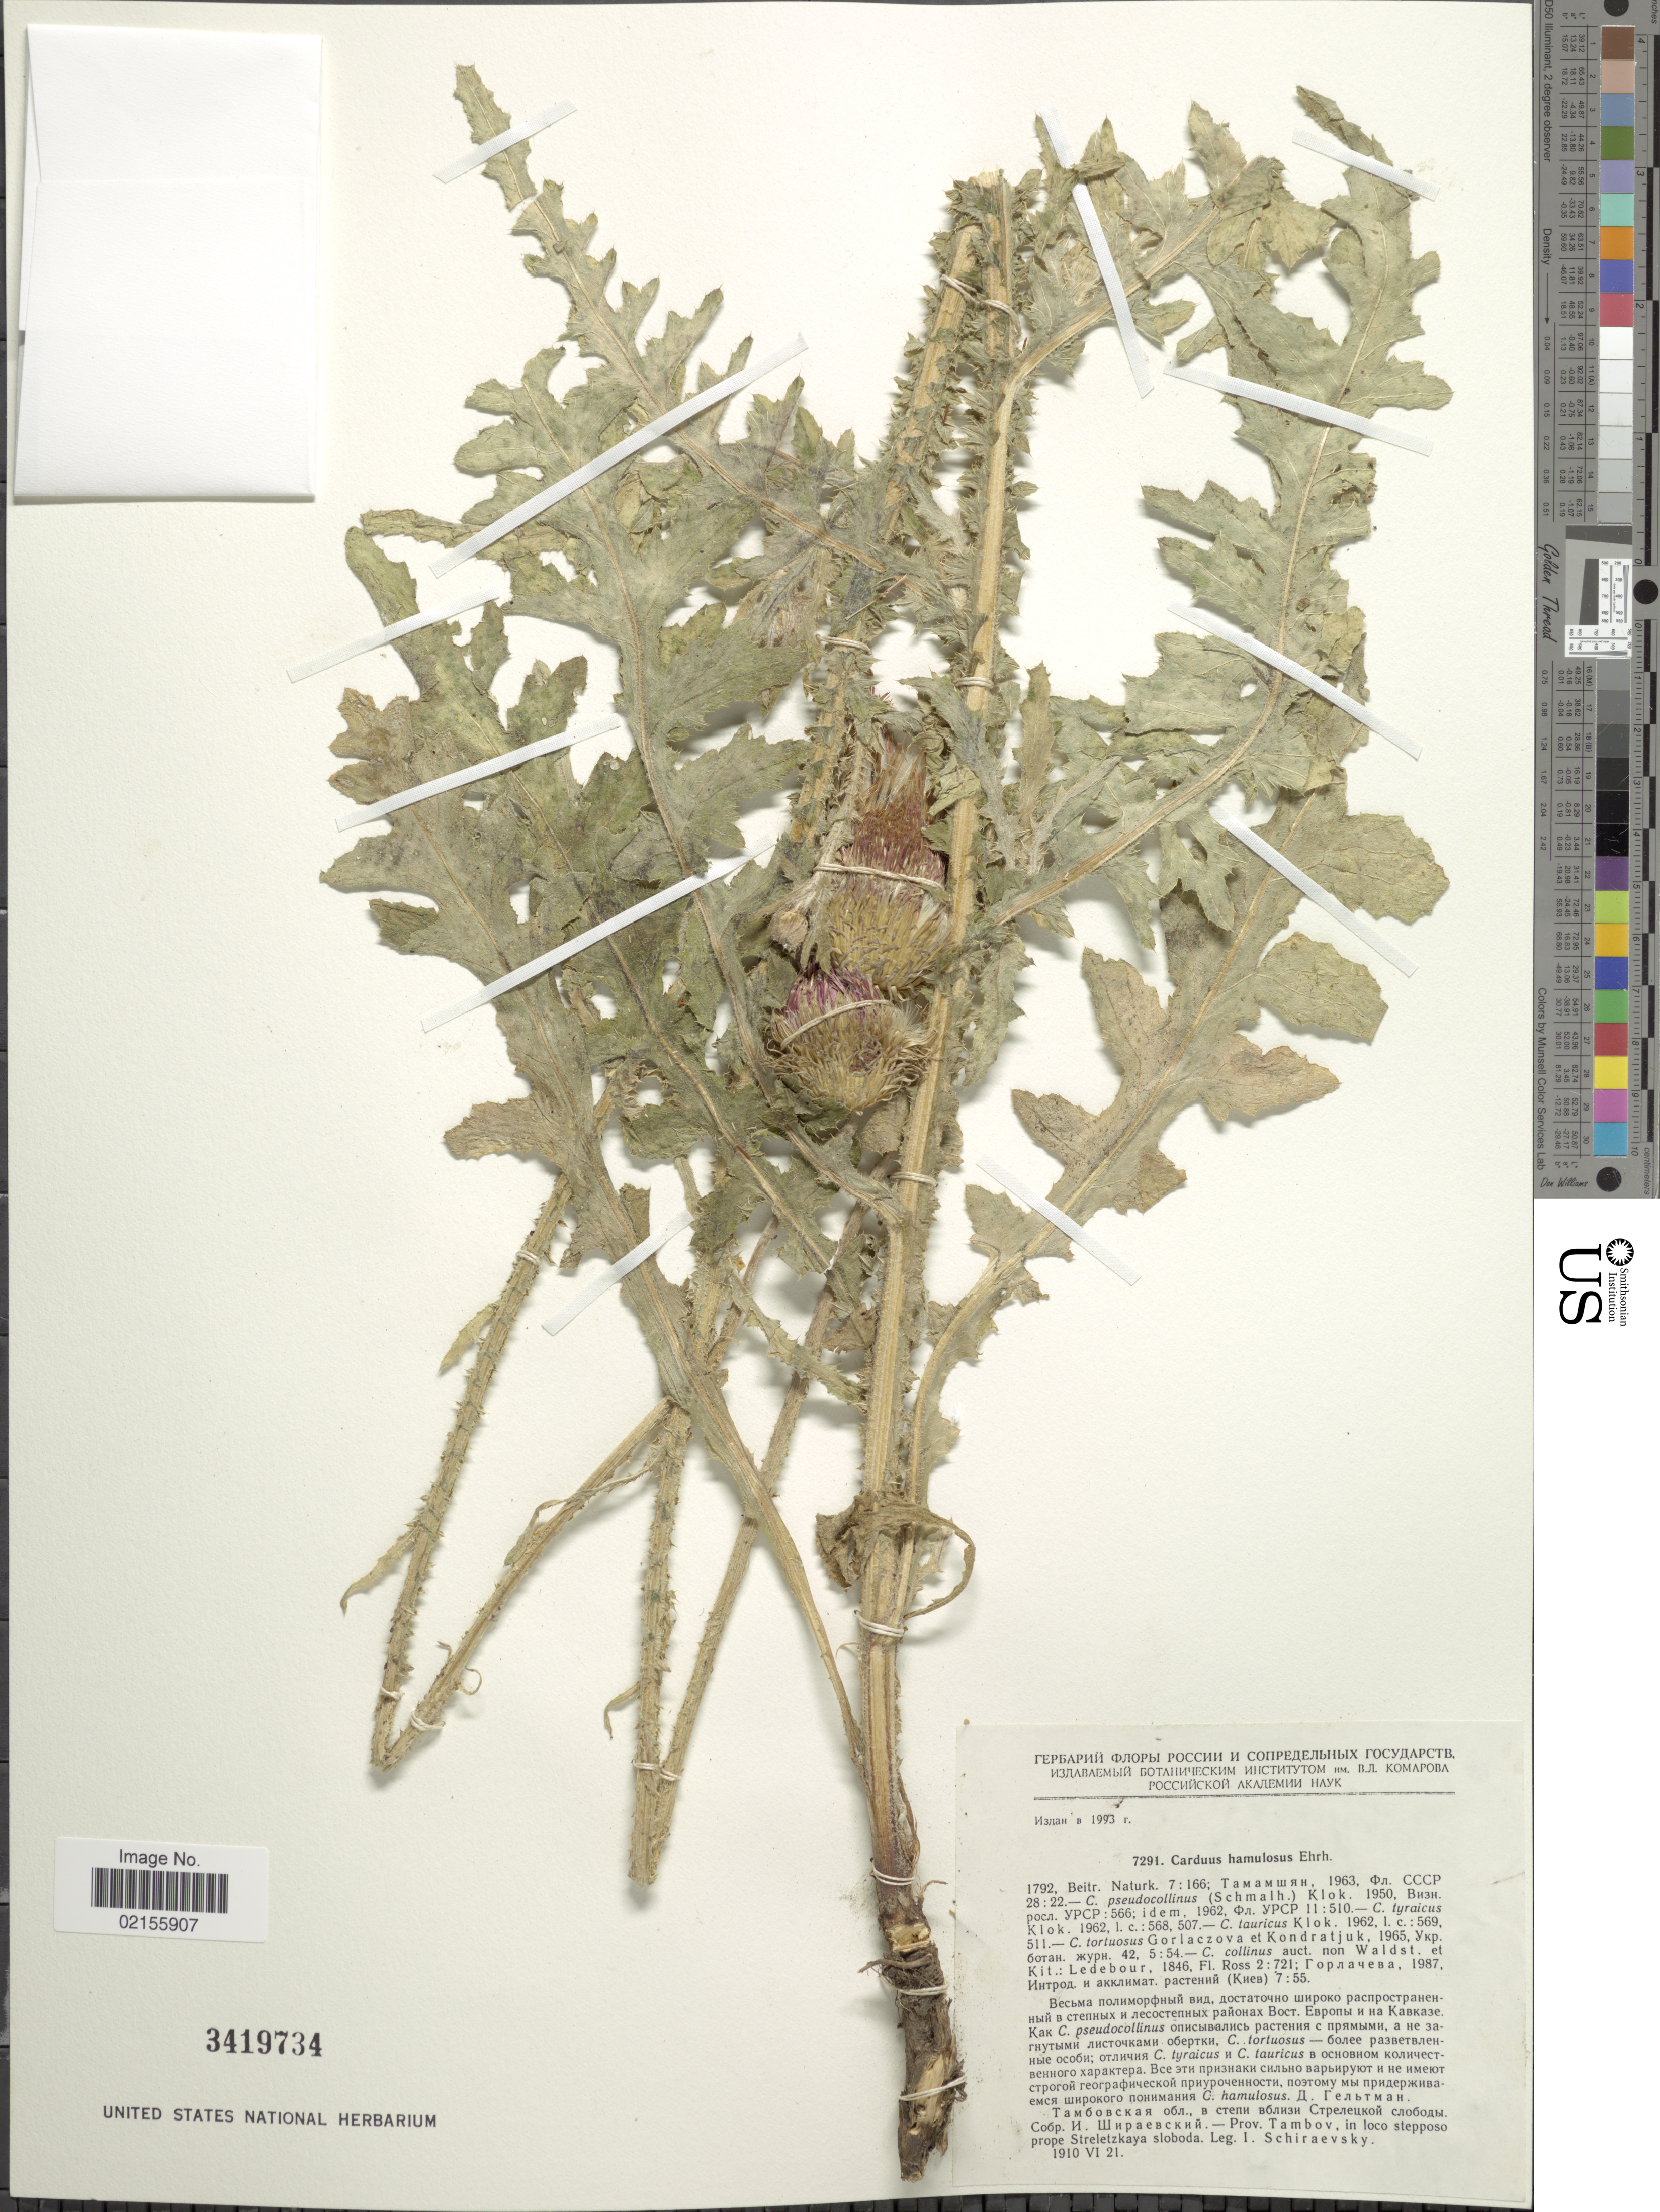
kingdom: Plantae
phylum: Tracheophyta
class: Magnoliopsida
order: Asterales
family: Asteraceae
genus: Carduus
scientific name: Carduus hamulosus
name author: Ehrh.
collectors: I. Schiraevsky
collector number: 7291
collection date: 1910-06-21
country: Russian Federation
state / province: Tambov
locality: In loco stepposo prope Streletzka sloboda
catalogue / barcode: US 3419734